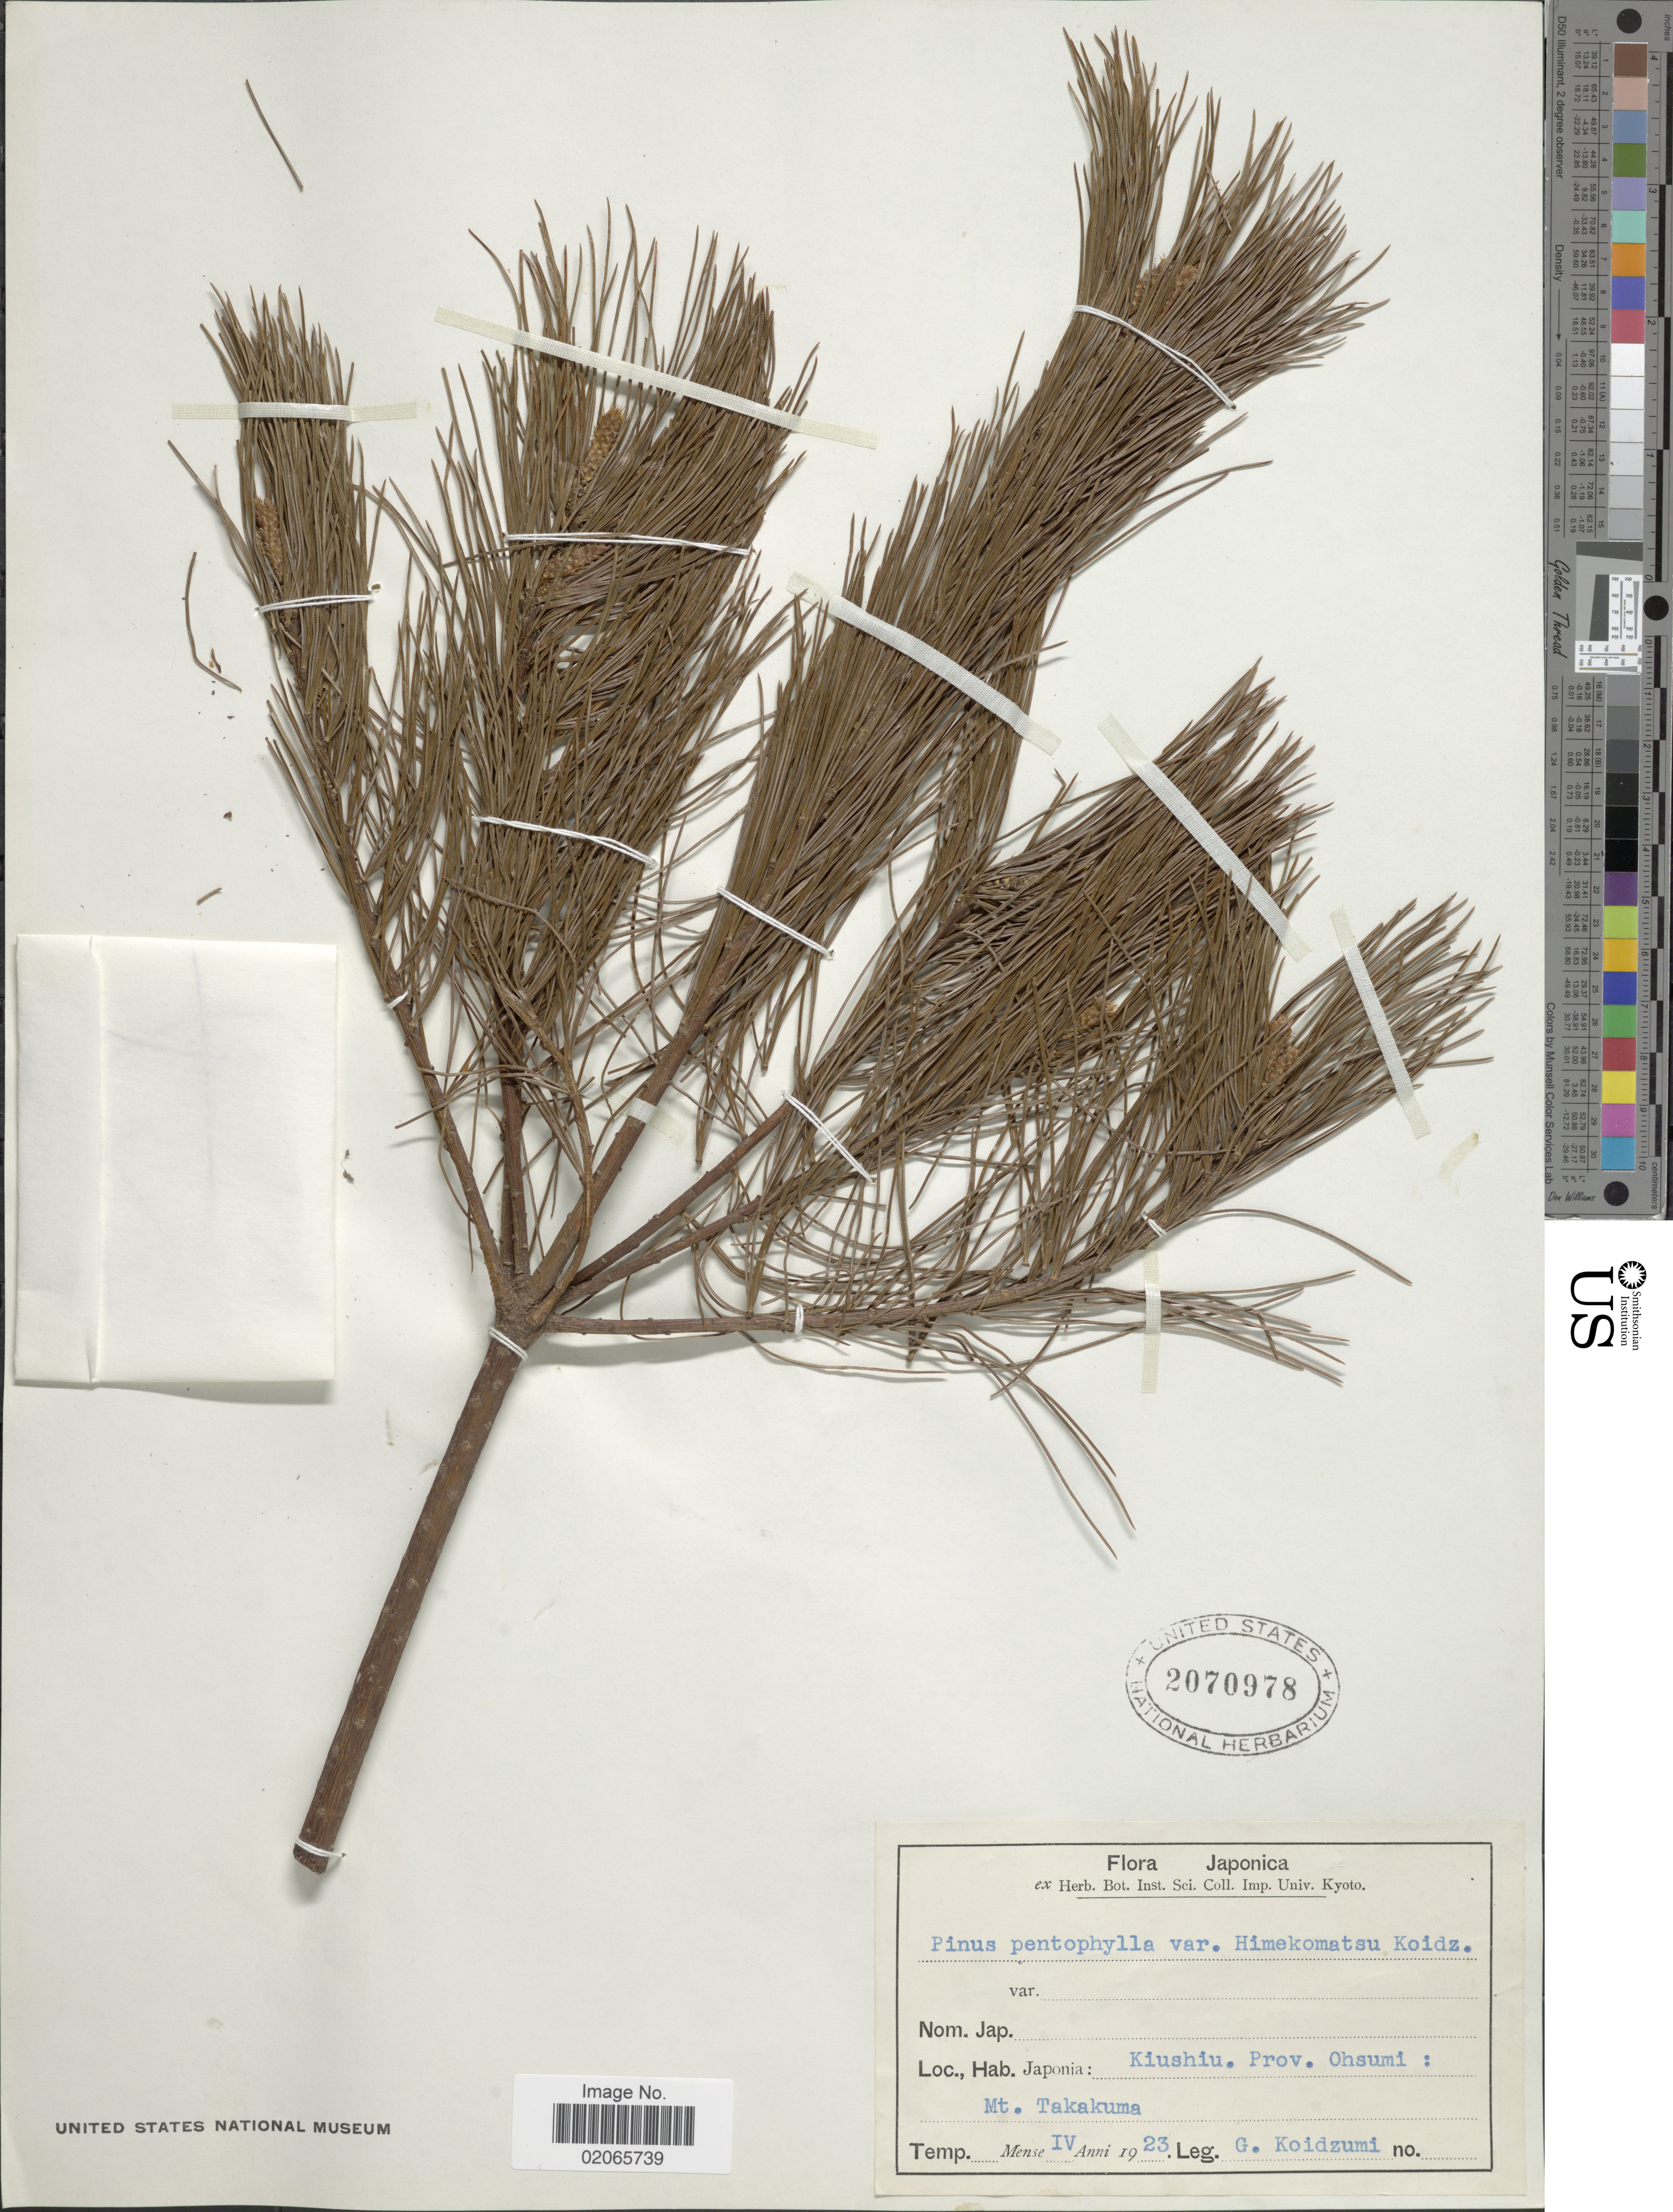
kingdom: Plantae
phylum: Tracheophyta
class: Pinopsida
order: Pinales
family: Pinaceae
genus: Pinus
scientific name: Pinus pentaphylla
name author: Mayr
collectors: G. Koidzumi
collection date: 1923-04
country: Japan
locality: Kiushiu, Prov. Ohsumi: Mt, Takakuma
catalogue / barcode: US 2070978